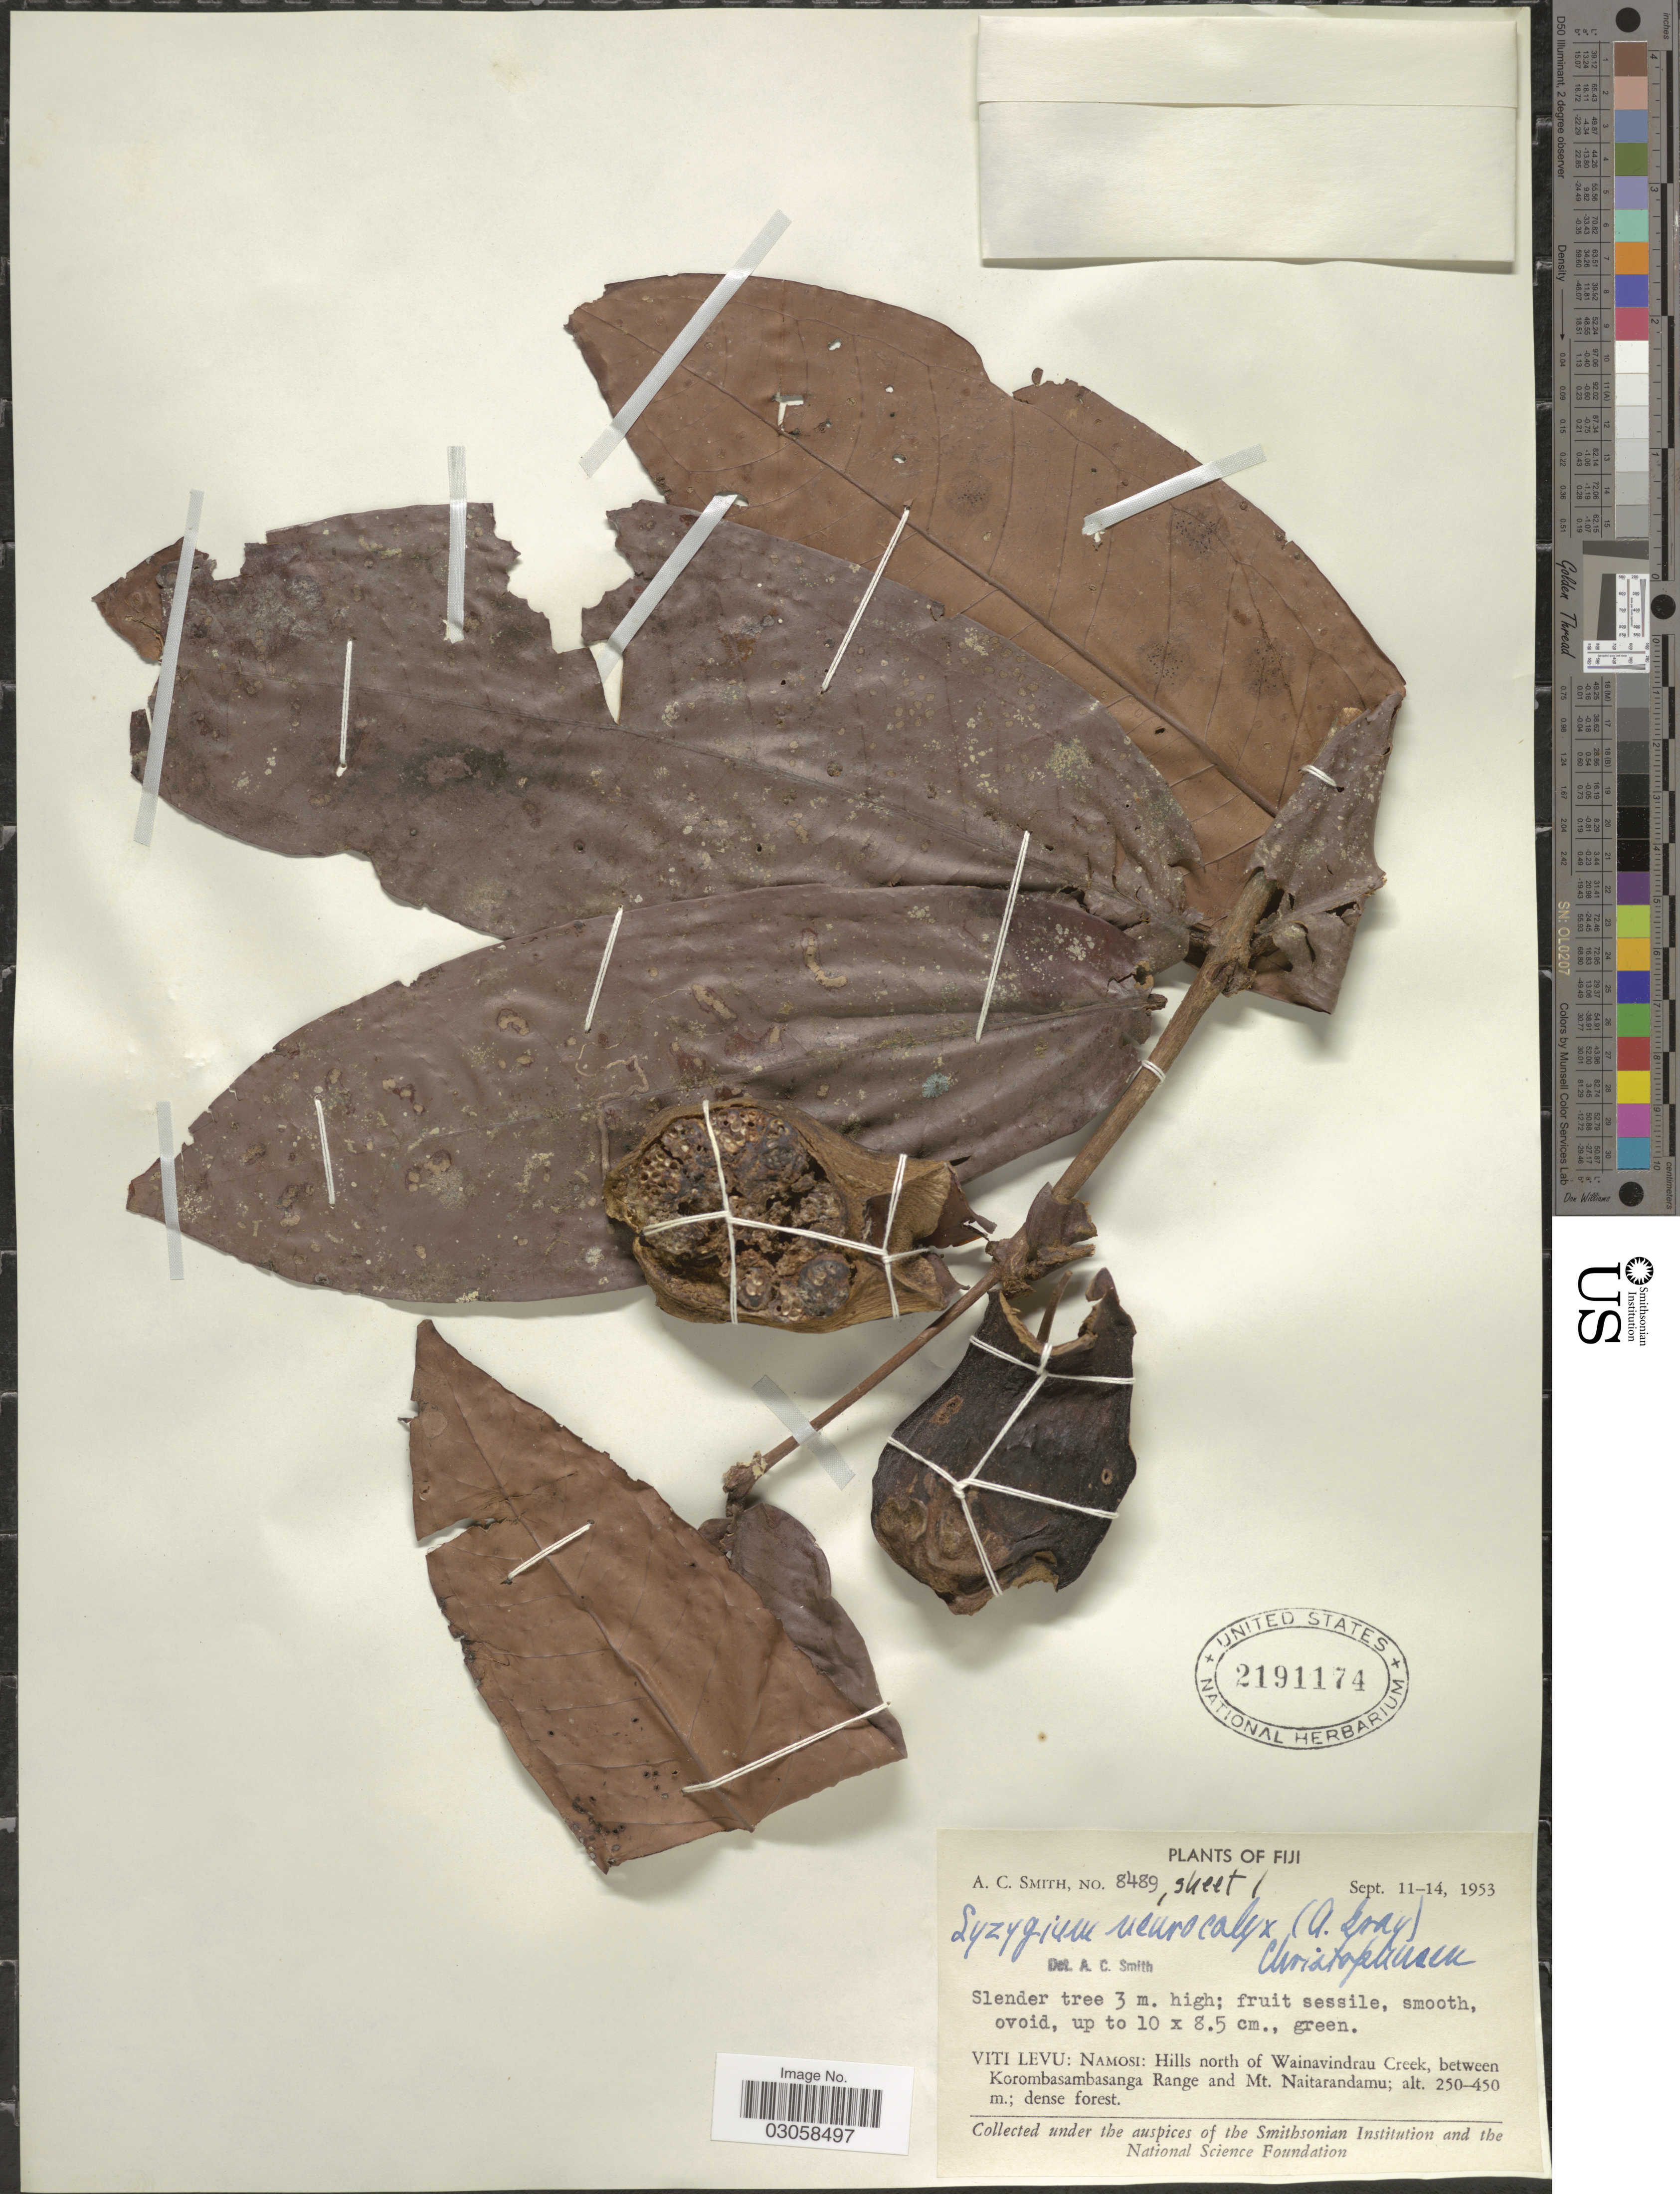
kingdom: Plantae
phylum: Tracheophyta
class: Magnoliopsida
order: Myrtales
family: Myrtaceae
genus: Syzygium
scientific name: Syzygium neurocalyx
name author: (A. Gray) Christoph.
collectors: A. C. Smith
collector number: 8489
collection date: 1953-09-11/1953-09-14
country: Fiji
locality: Viti Levu: Namosi: Hills north of Wanavindrau Creek, between Korombasambasanga Range and Mt. Naitarandamu.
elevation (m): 250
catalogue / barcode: US 2191174